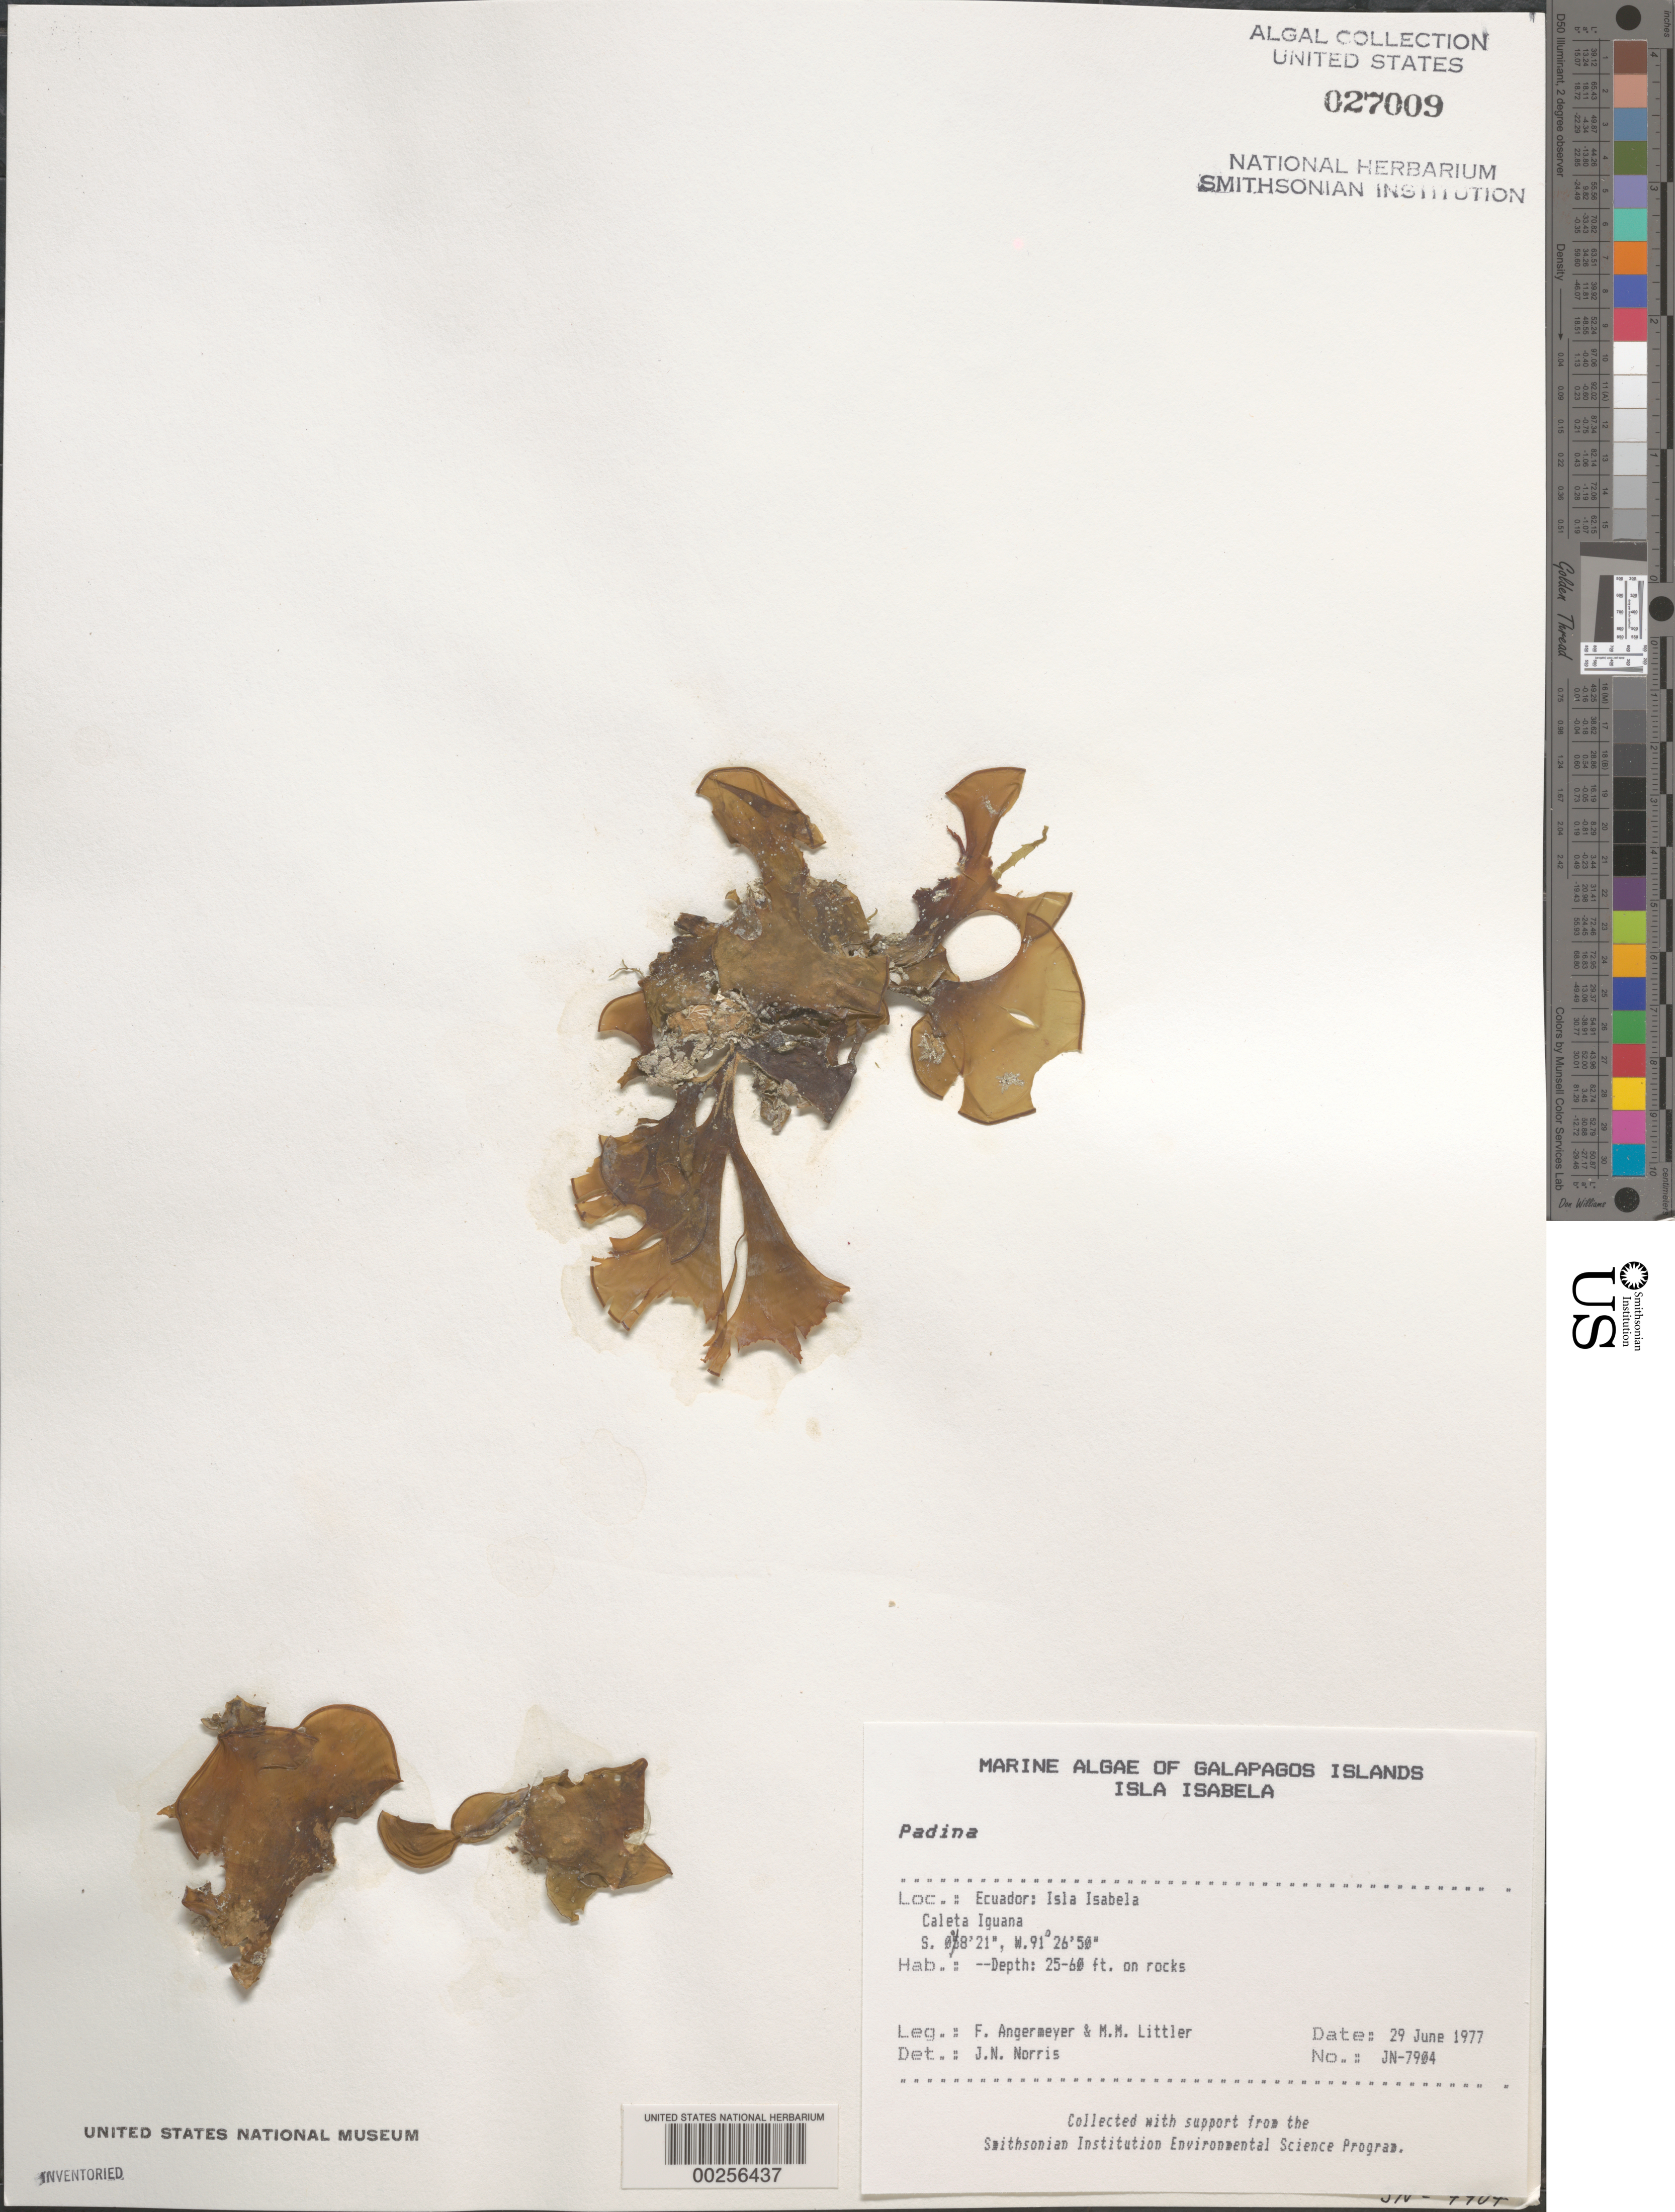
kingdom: Chromista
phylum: Ochrophyta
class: Phaeophyceae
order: Dictyotales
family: Dictyotaceae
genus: Padina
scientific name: Padina sp.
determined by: Norris, James N.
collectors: F. Angermeyer & M. M. Littler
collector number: Jn-7904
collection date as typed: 29 Jun 1977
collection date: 1977-06-29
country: Ecuador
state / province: Colón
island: Isabela [Albemarle]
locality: Caleta Iguana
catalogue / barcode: US 27009